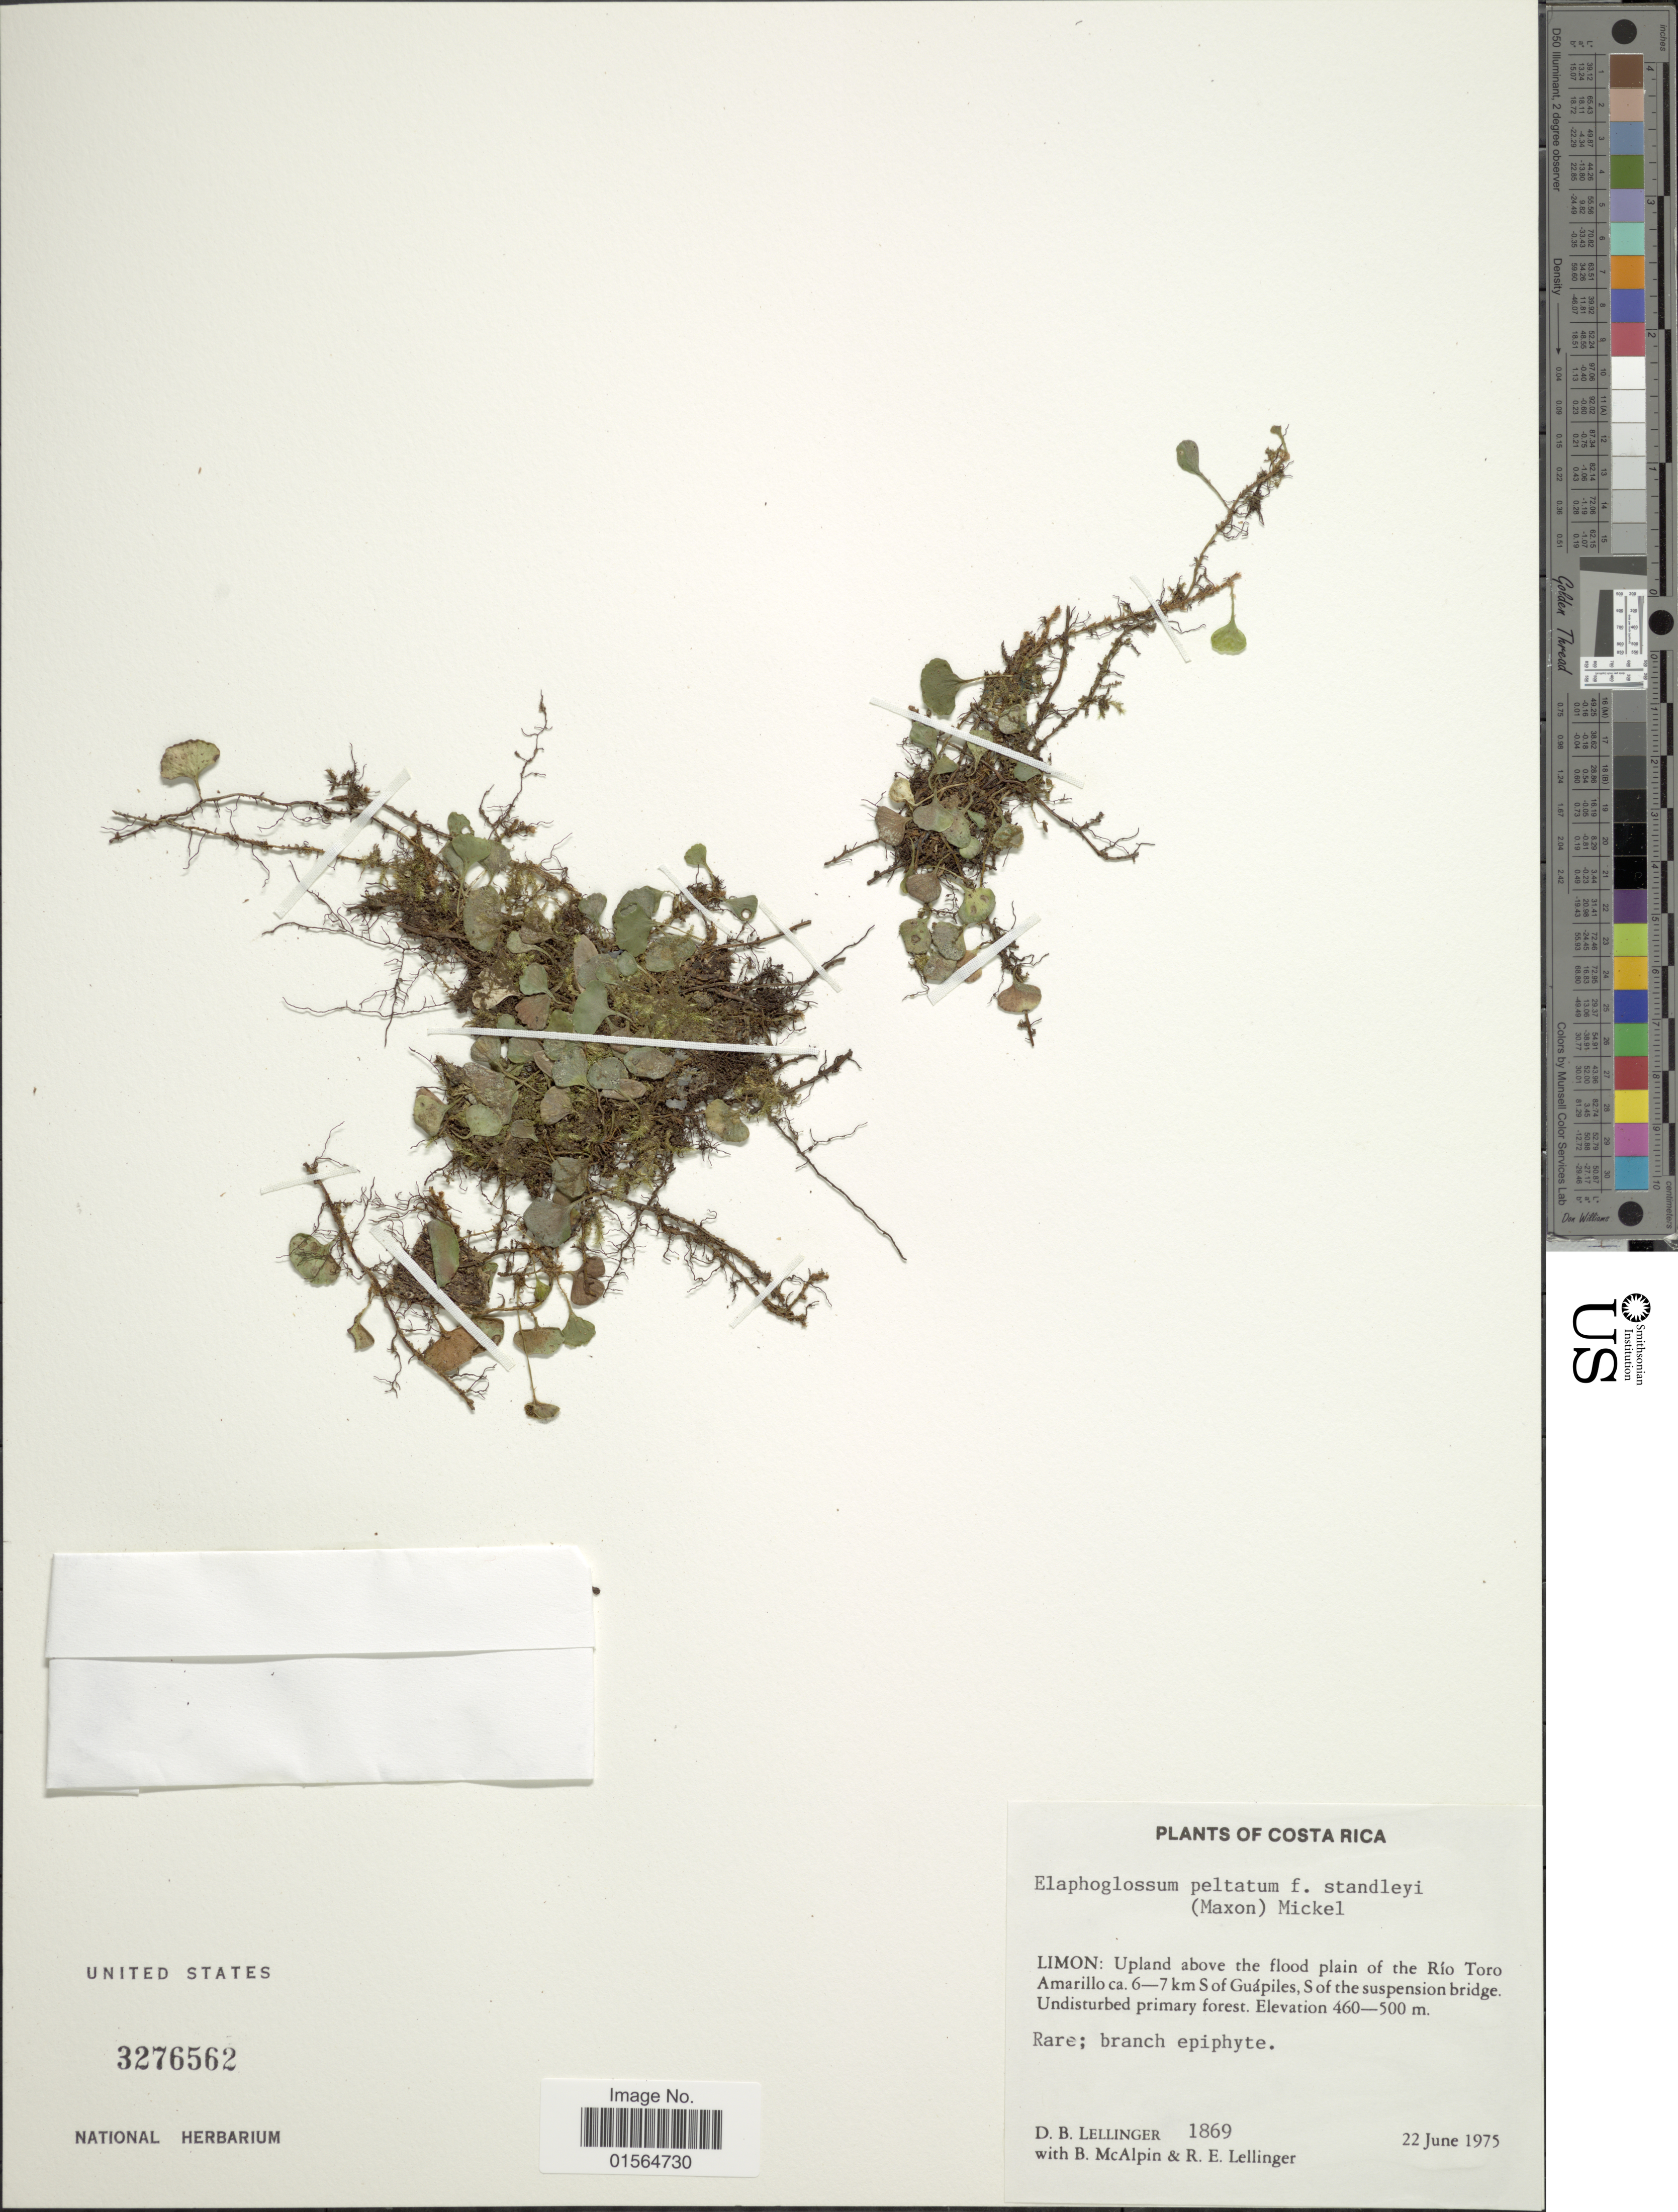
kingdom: Plantae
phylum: Tracheophyta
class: Polypodiopsida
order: Polypodiales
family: Dryopteridaceae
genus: Elaphoglossum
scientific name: Elaphoglossum peltatum f. standleyi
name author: (Maxon) Mickel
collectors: D. B. Lellinger, B. McAlpin & R. E. Lellinger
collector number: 1869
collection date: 1975-06-22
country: Costa Rica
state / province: Limón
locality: Upland above the flood plain of the Rio Toro Amarillo ca. 6 - 7 km S of Guapiles, S of the suspensiob bridge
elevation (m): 460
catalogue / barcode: US 3276562